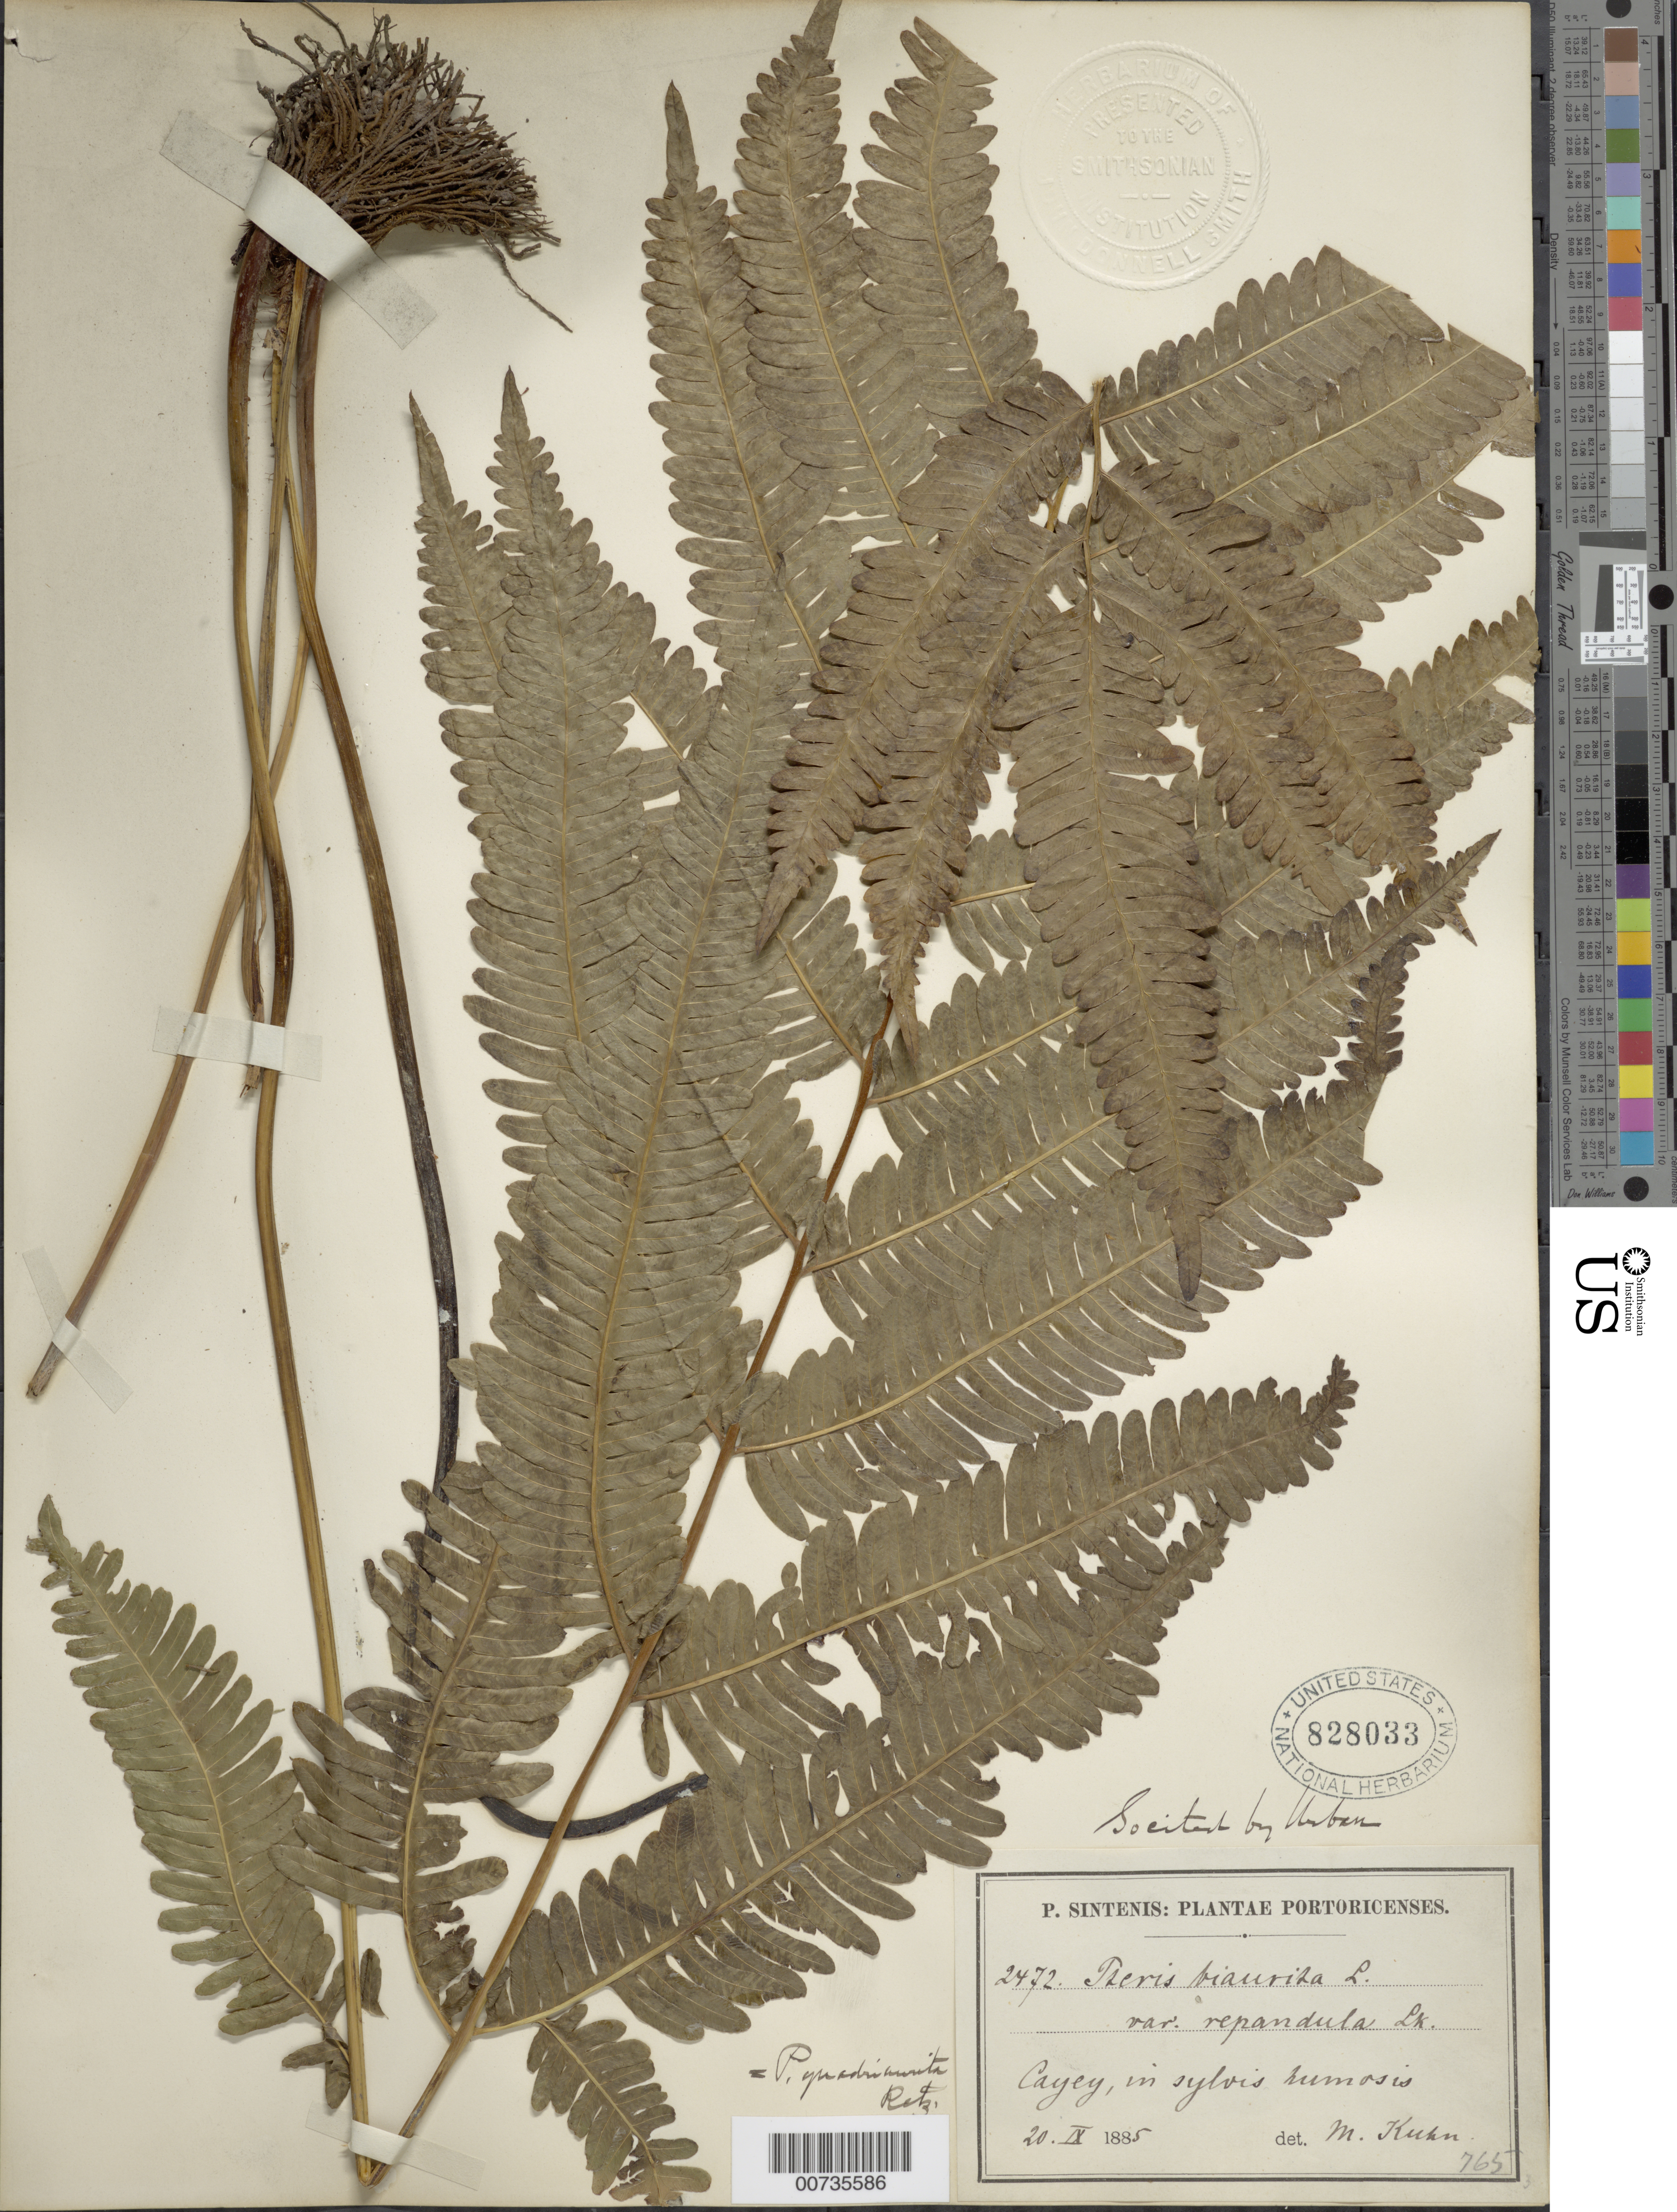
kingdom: Plantae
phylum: Tracheophyta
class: Polypodiopsida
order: Polypodiales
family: Pteridaceae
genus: Pteris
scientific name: Pteris quadriaurita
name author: Retz.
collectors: P. Sintenis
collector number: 2472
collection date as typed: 20 Sep 1885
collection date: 1885-09-20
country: Puerto Rico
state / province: Cayey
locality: Cayey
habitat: In sylvis humosis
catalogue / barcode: US 828033